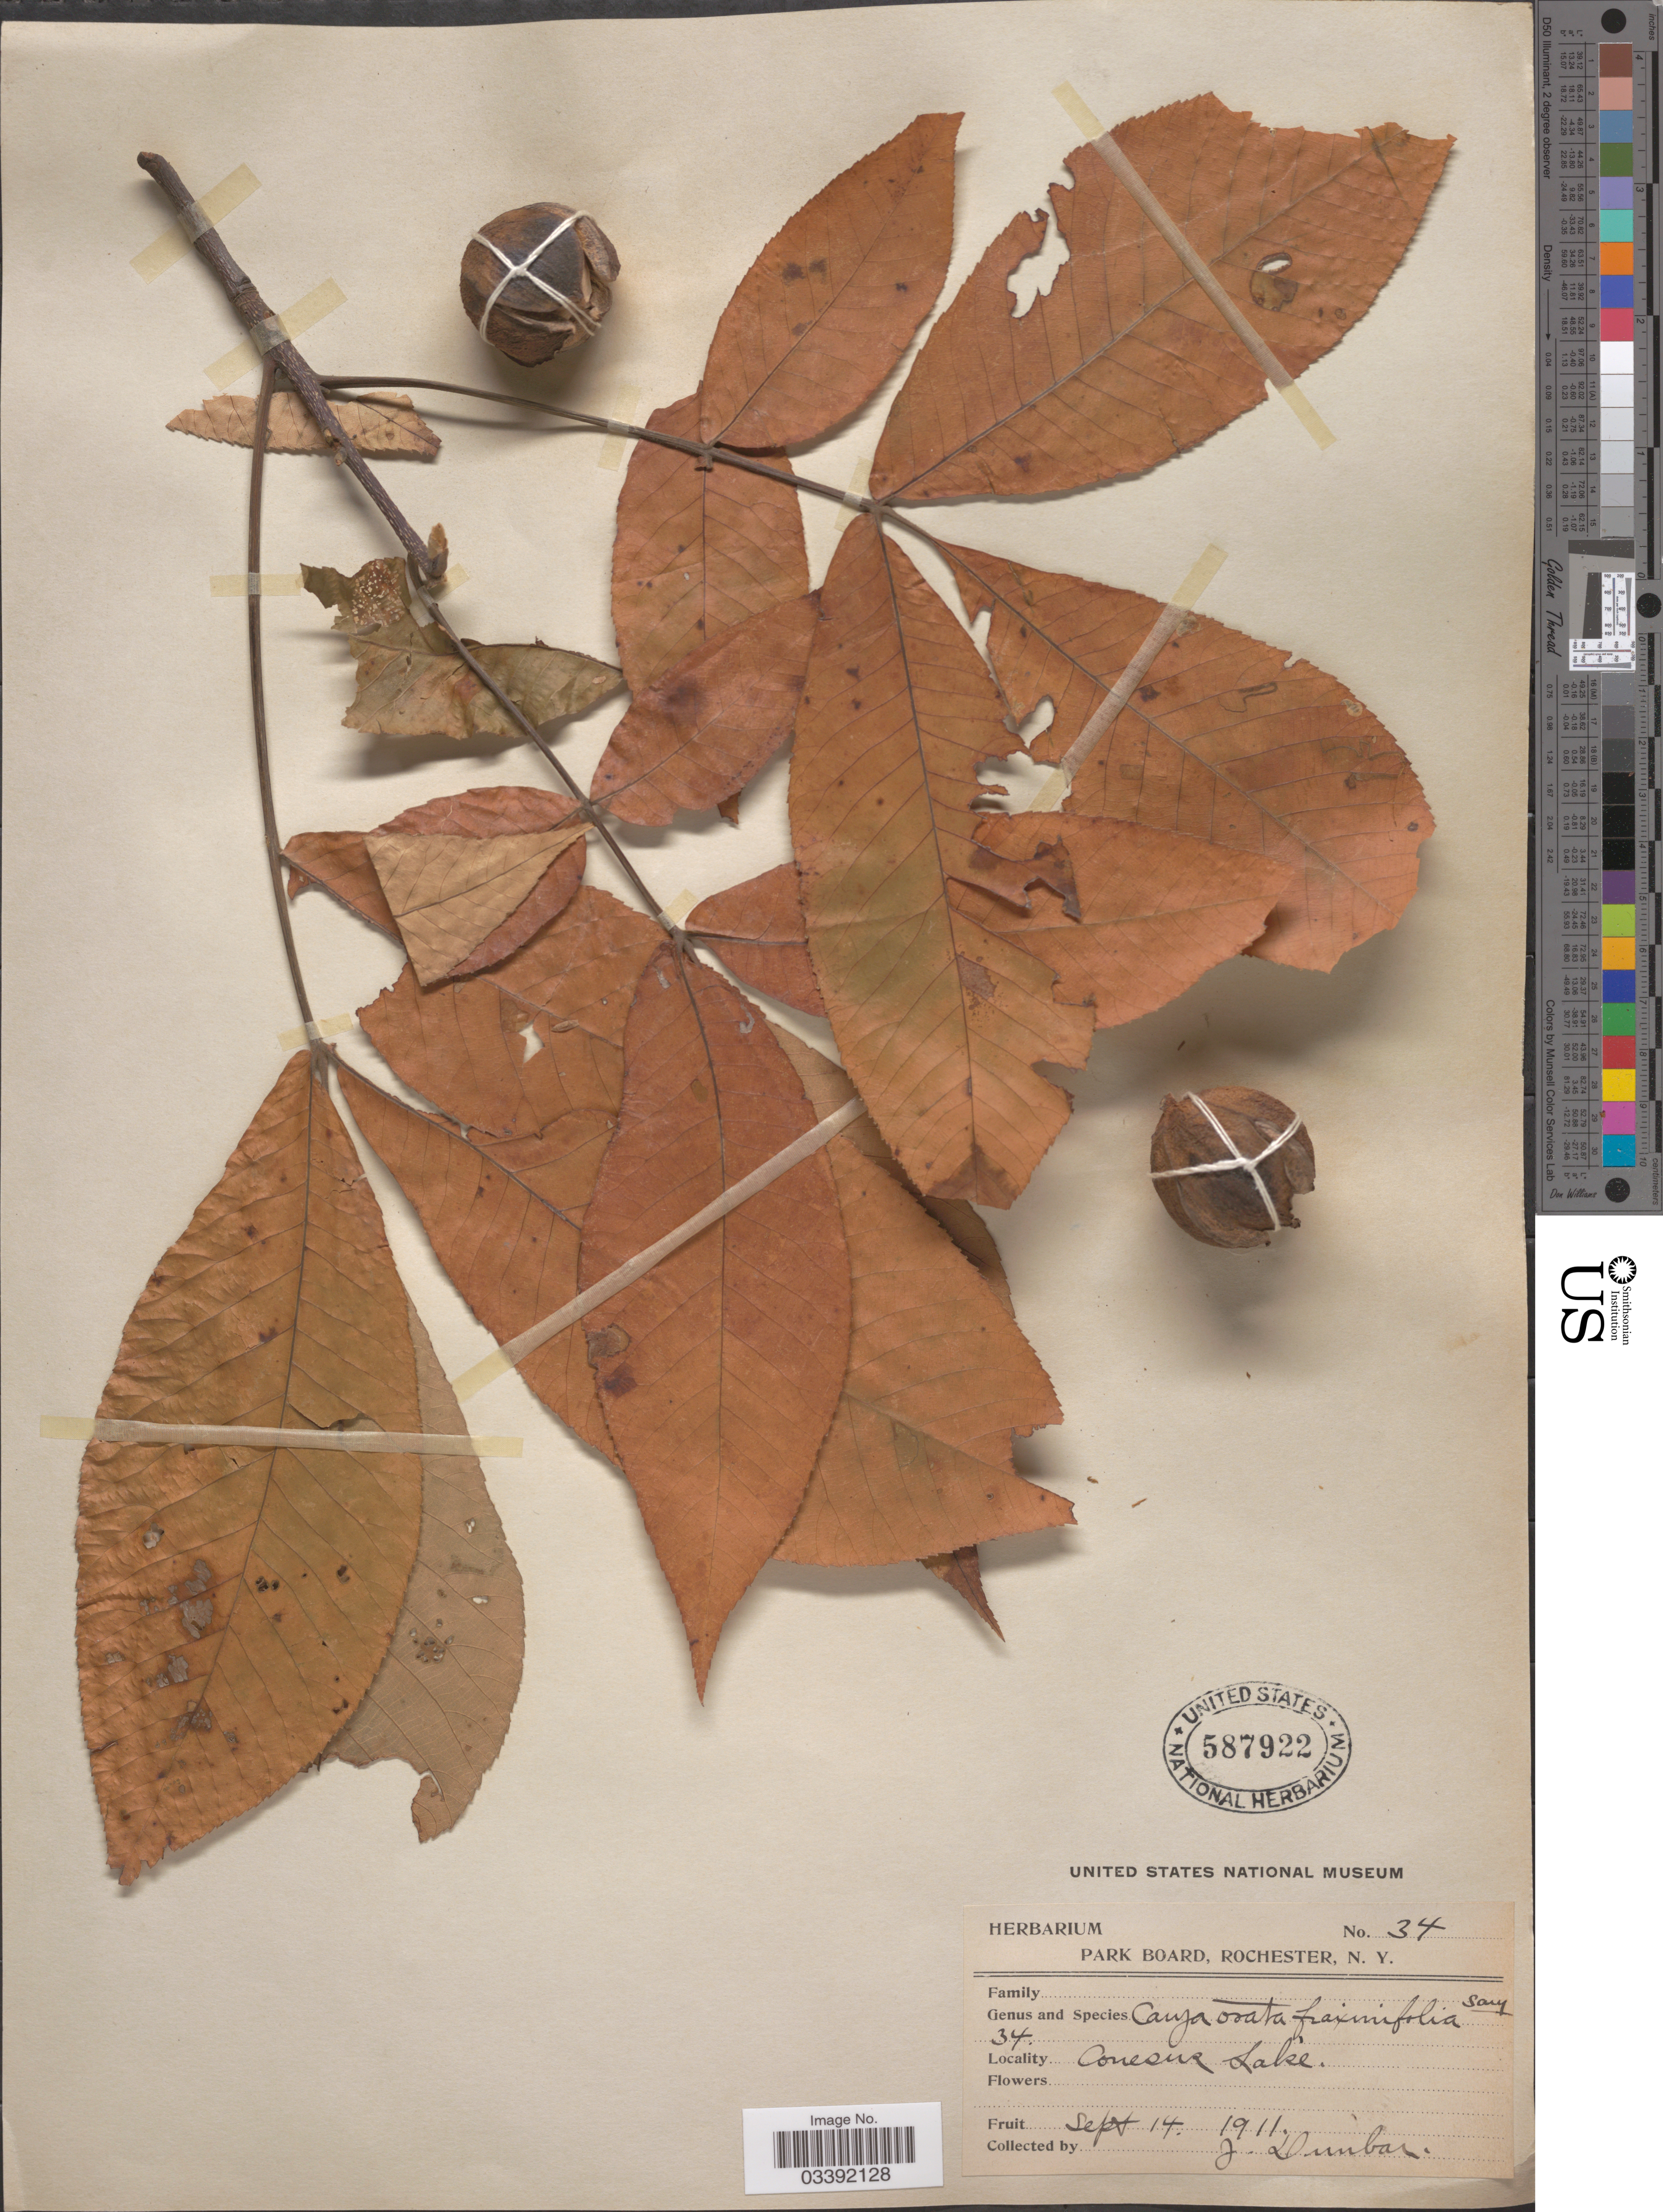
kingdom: Plantae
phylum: Tracheophyta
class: Magnoliopsida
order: Fagales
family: Juglandaceae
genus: Carya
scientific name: Carya ovata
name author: (Mill.) K. Koch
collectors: J. Dumbar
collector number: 34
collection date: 1911-09-14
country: United States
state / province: New York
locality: Conesus Lake.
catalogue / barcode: US 587922